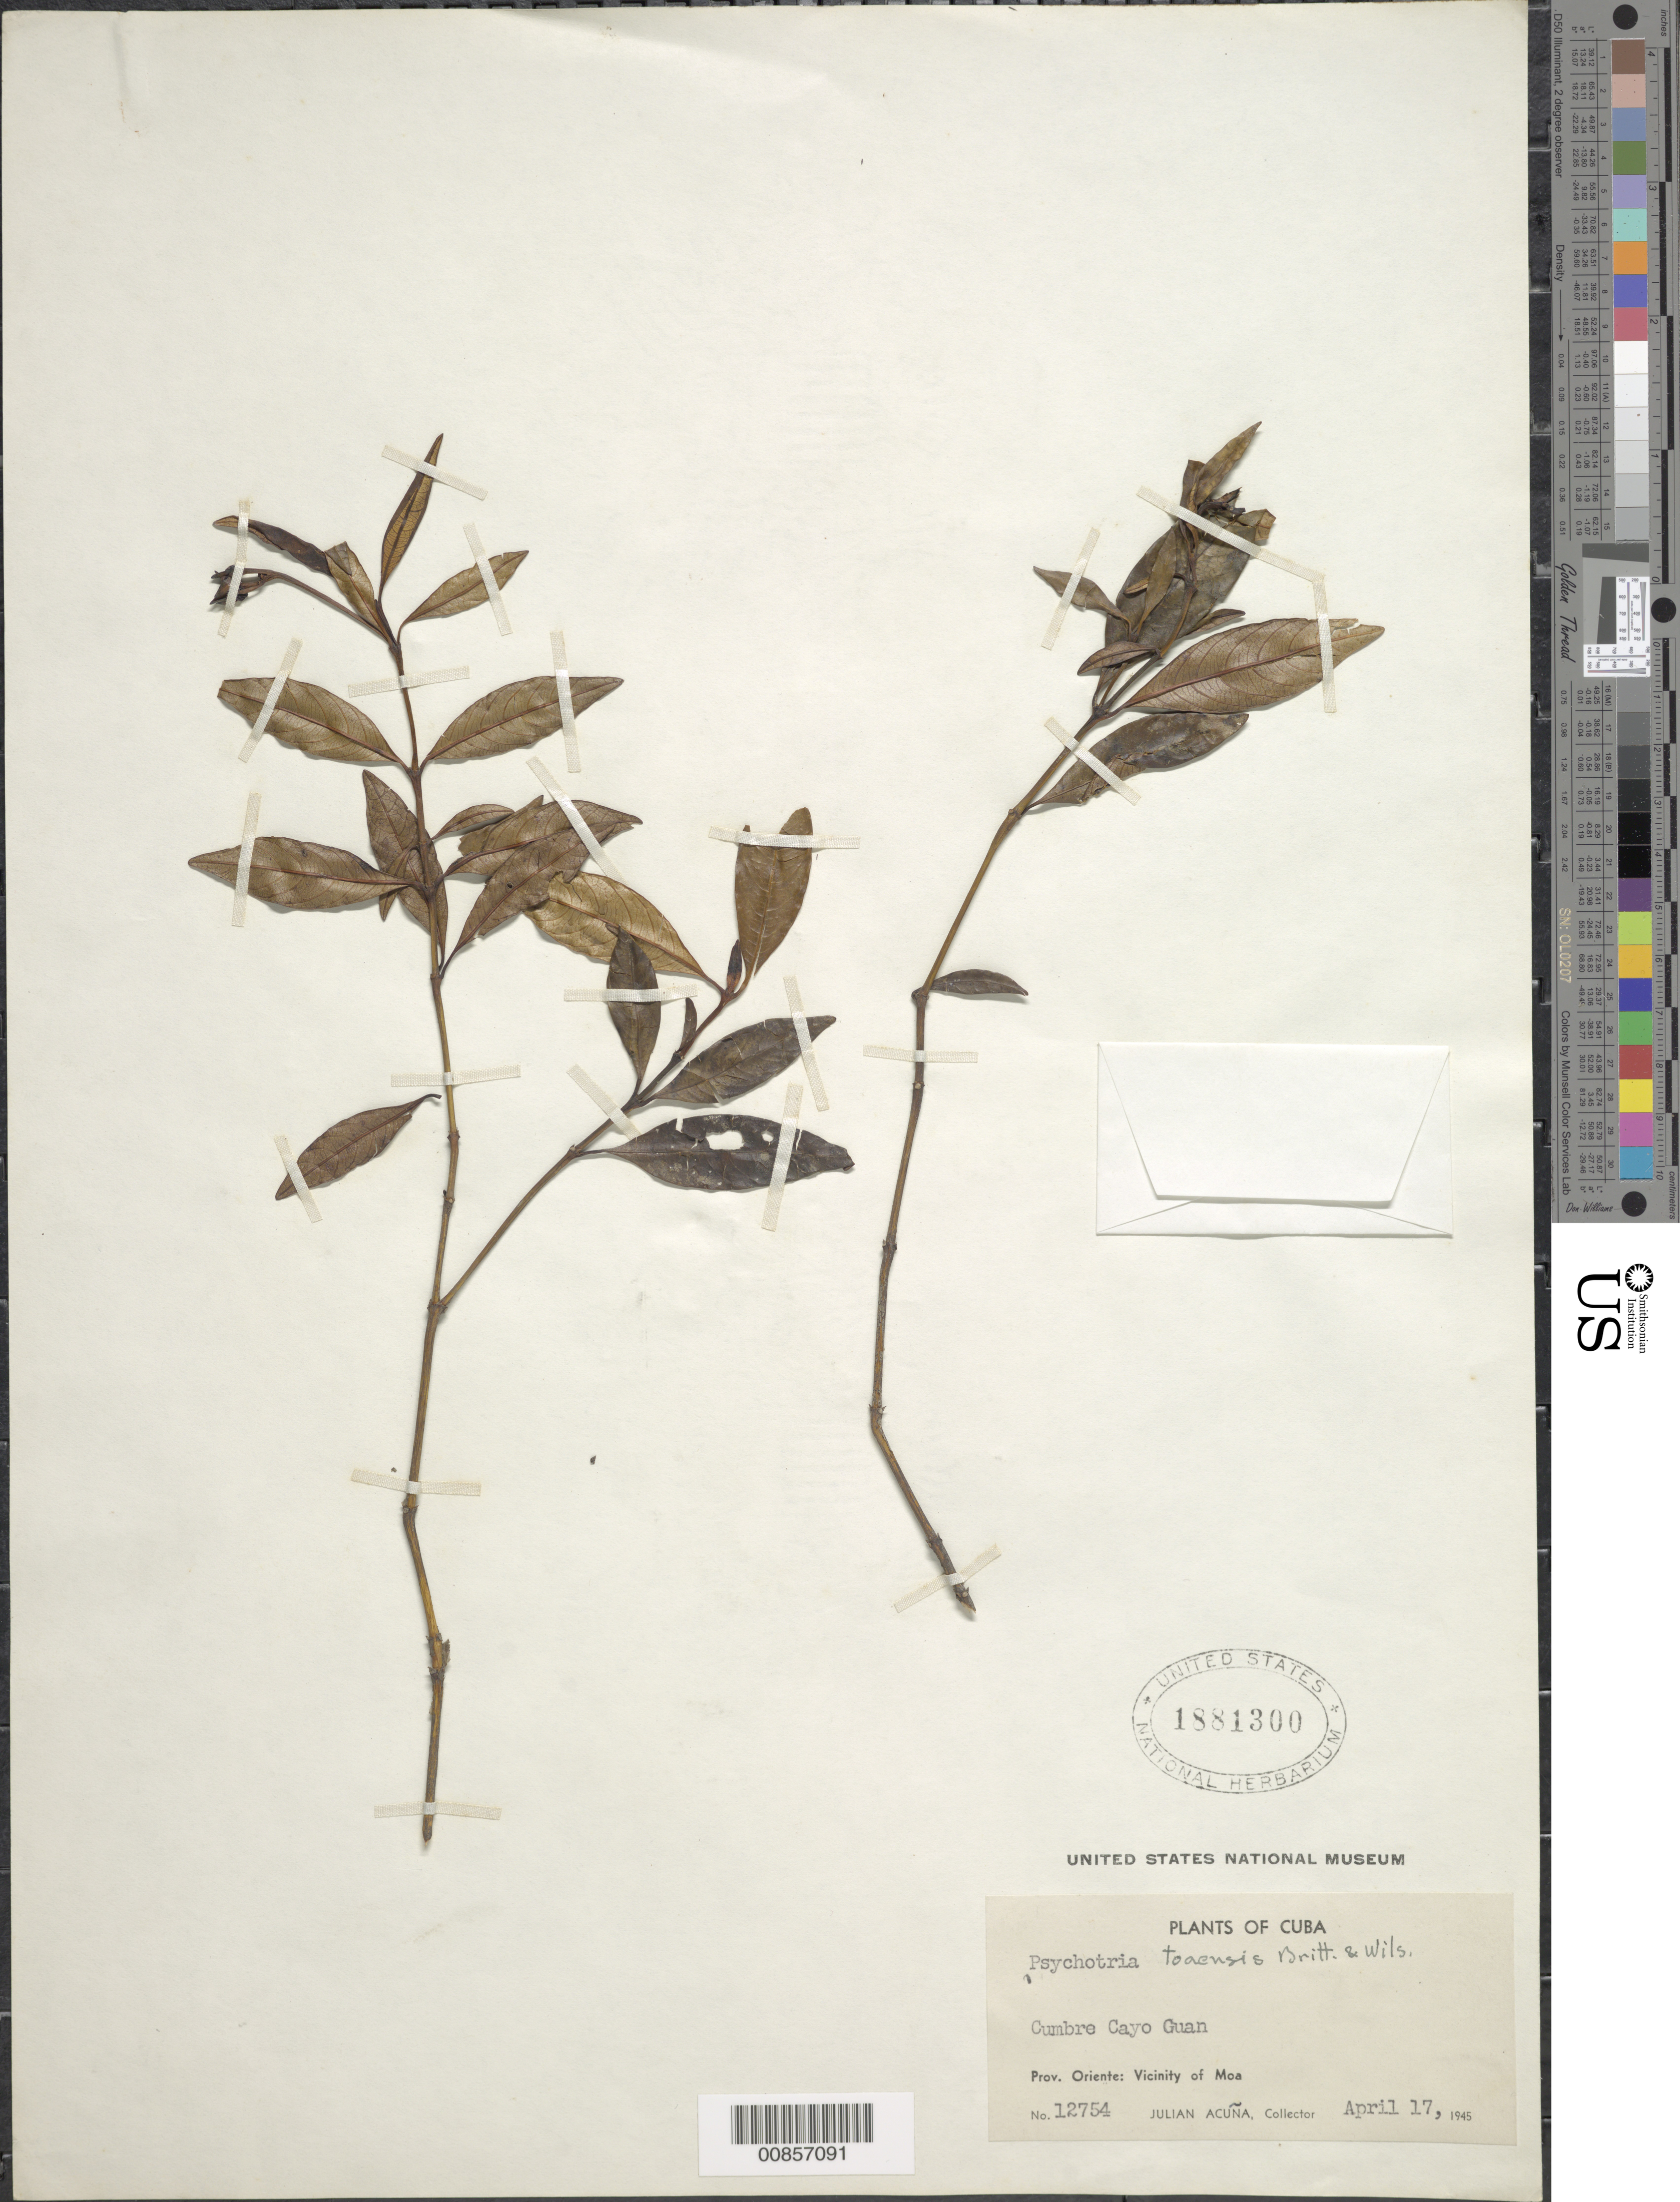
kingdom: Plantae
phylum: Tracheophyta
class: Magnoliopsida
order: Gentianales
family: Rubiaceae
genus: Psychotria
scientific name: Psychotria toensis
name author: Britton & P. Wilson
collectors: J. Acuña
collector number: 12754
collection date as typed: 17 Apr 1945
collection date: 1945-04-17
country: Cuba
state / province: Oriente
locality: Cumbre Cayo Guan. Vicinity of Moa.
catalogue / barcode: US 1881300